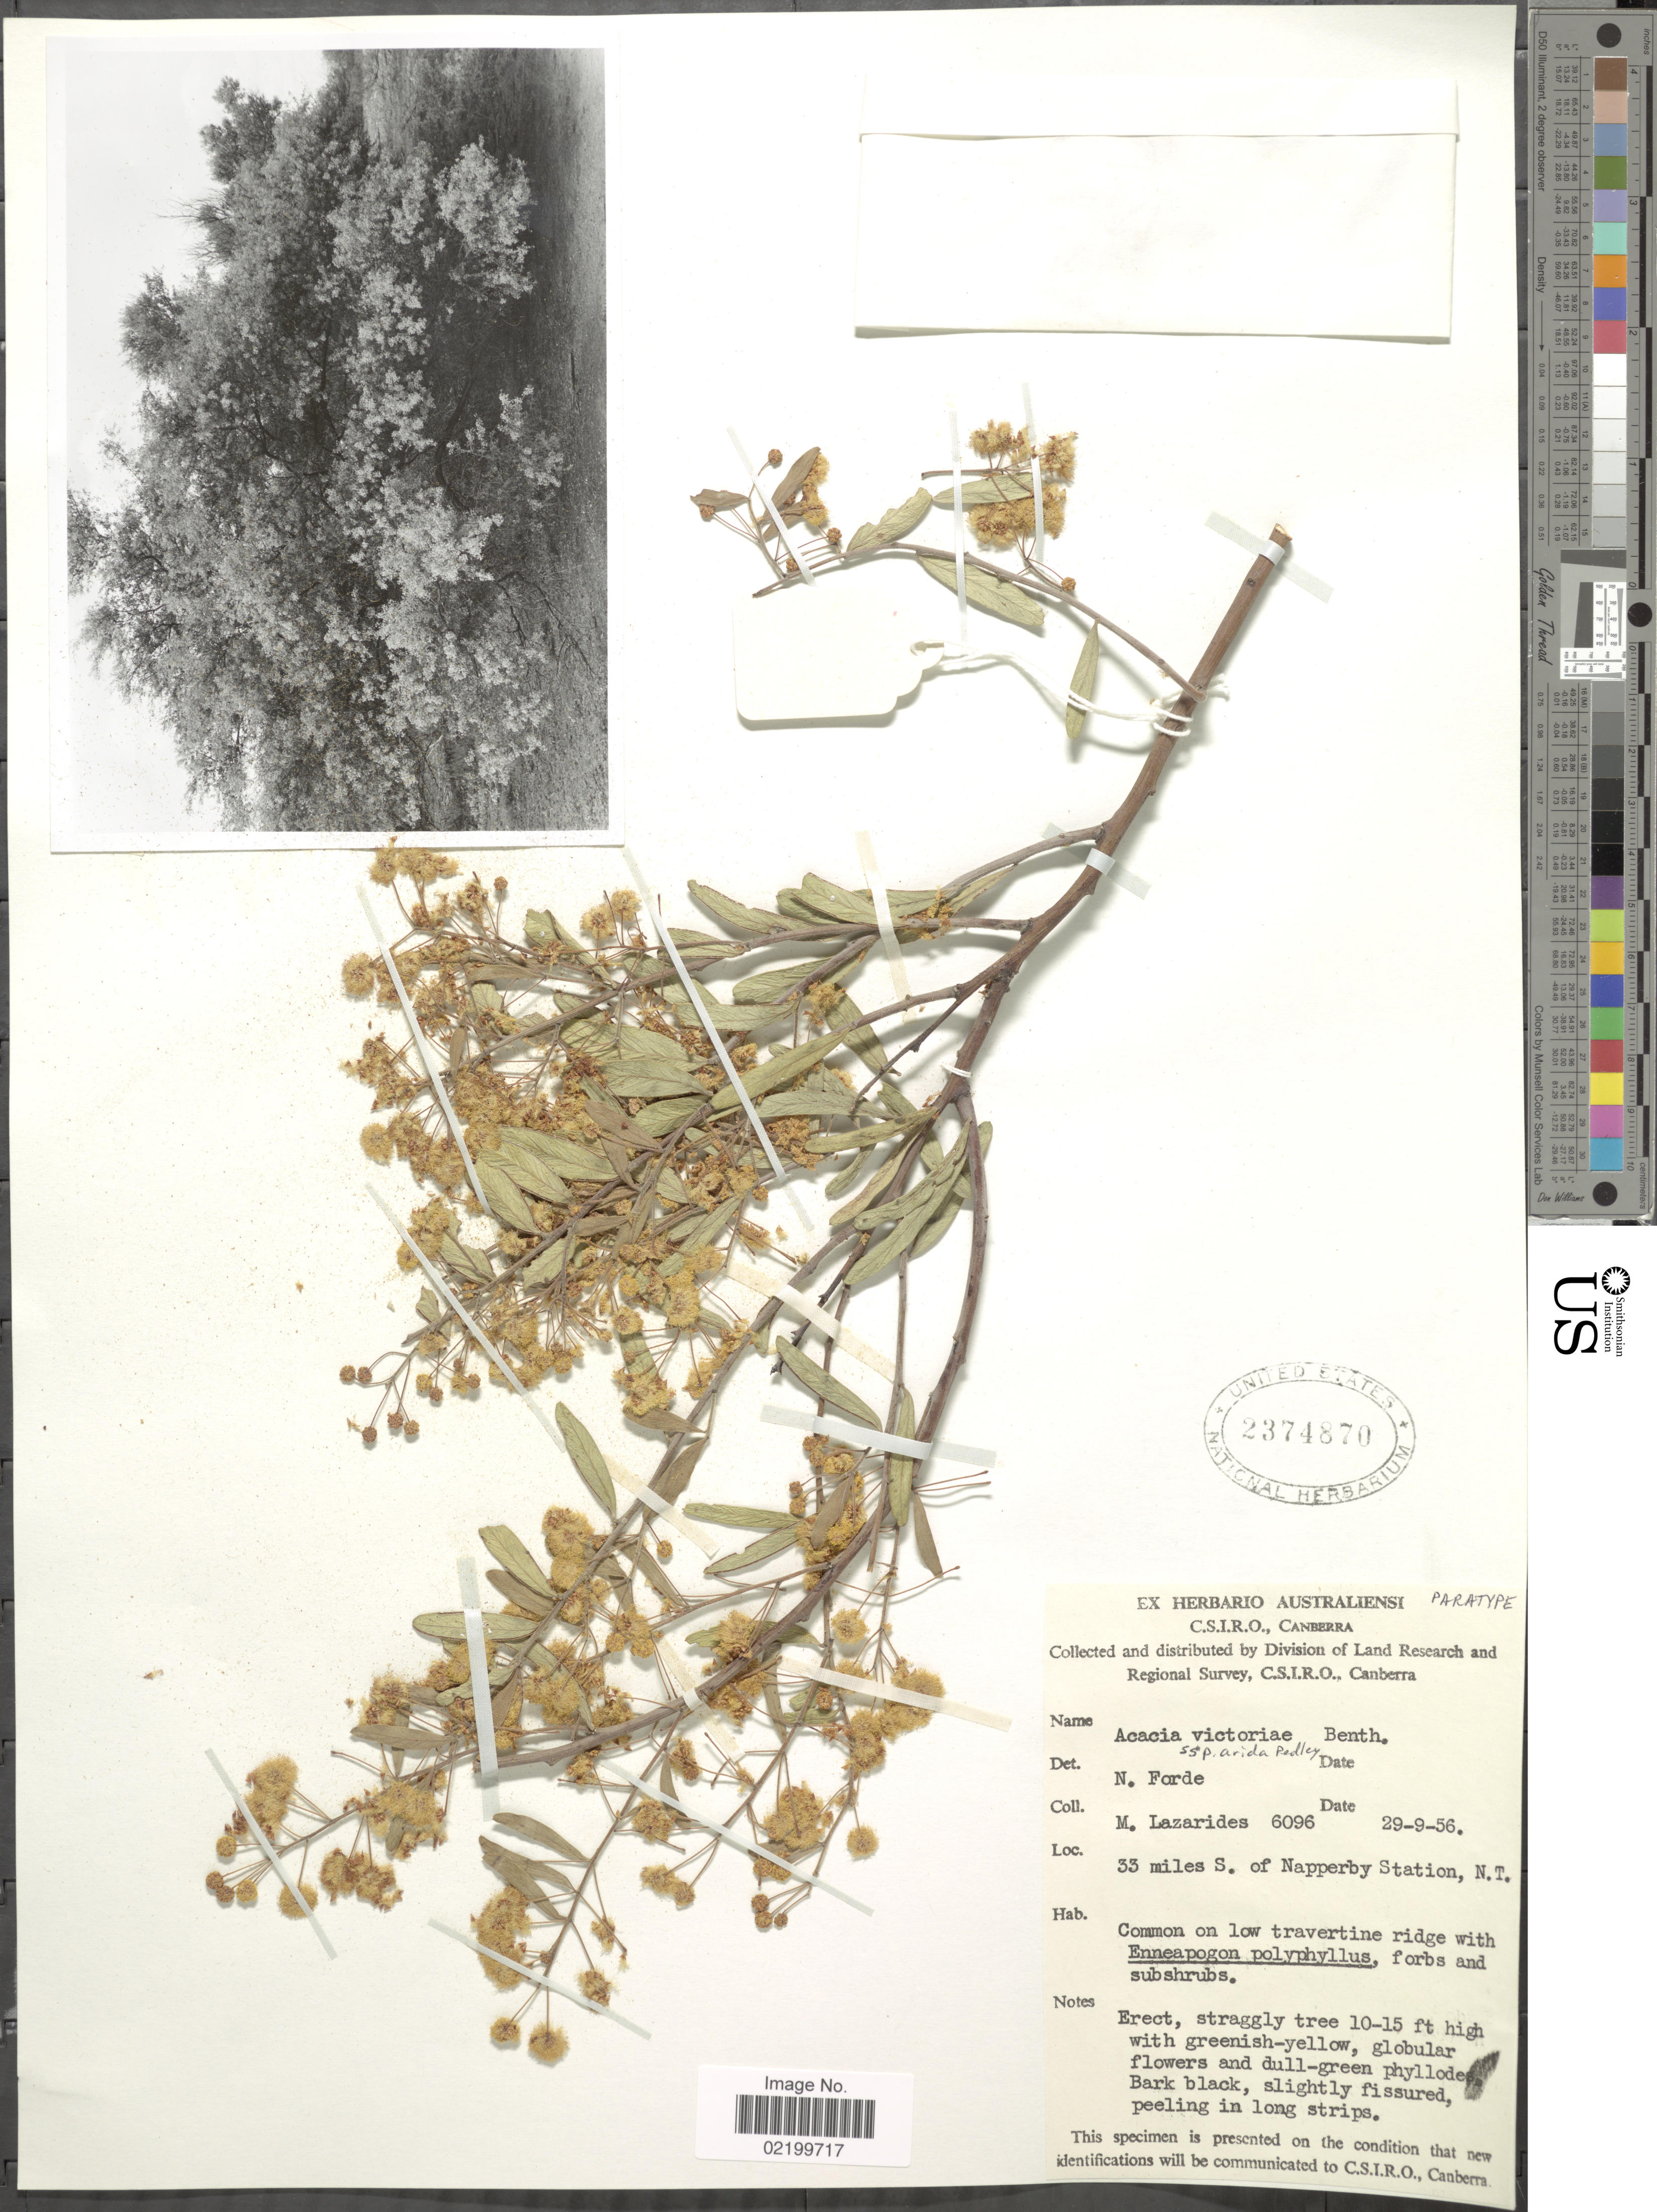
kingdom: Plantae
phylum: Tracheophyta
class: Magnoliopsida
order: Fabales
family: Fabaceae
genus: Acacia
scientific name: Acacia victoriae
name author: Benth.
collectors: M. Lazarides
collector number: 6096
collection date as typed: Transcribed d/m/y: 29/9/56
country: Australia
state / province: Northern Territory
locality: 33 miles S. of Napperby Station, N.T.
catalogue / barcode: US 2374870